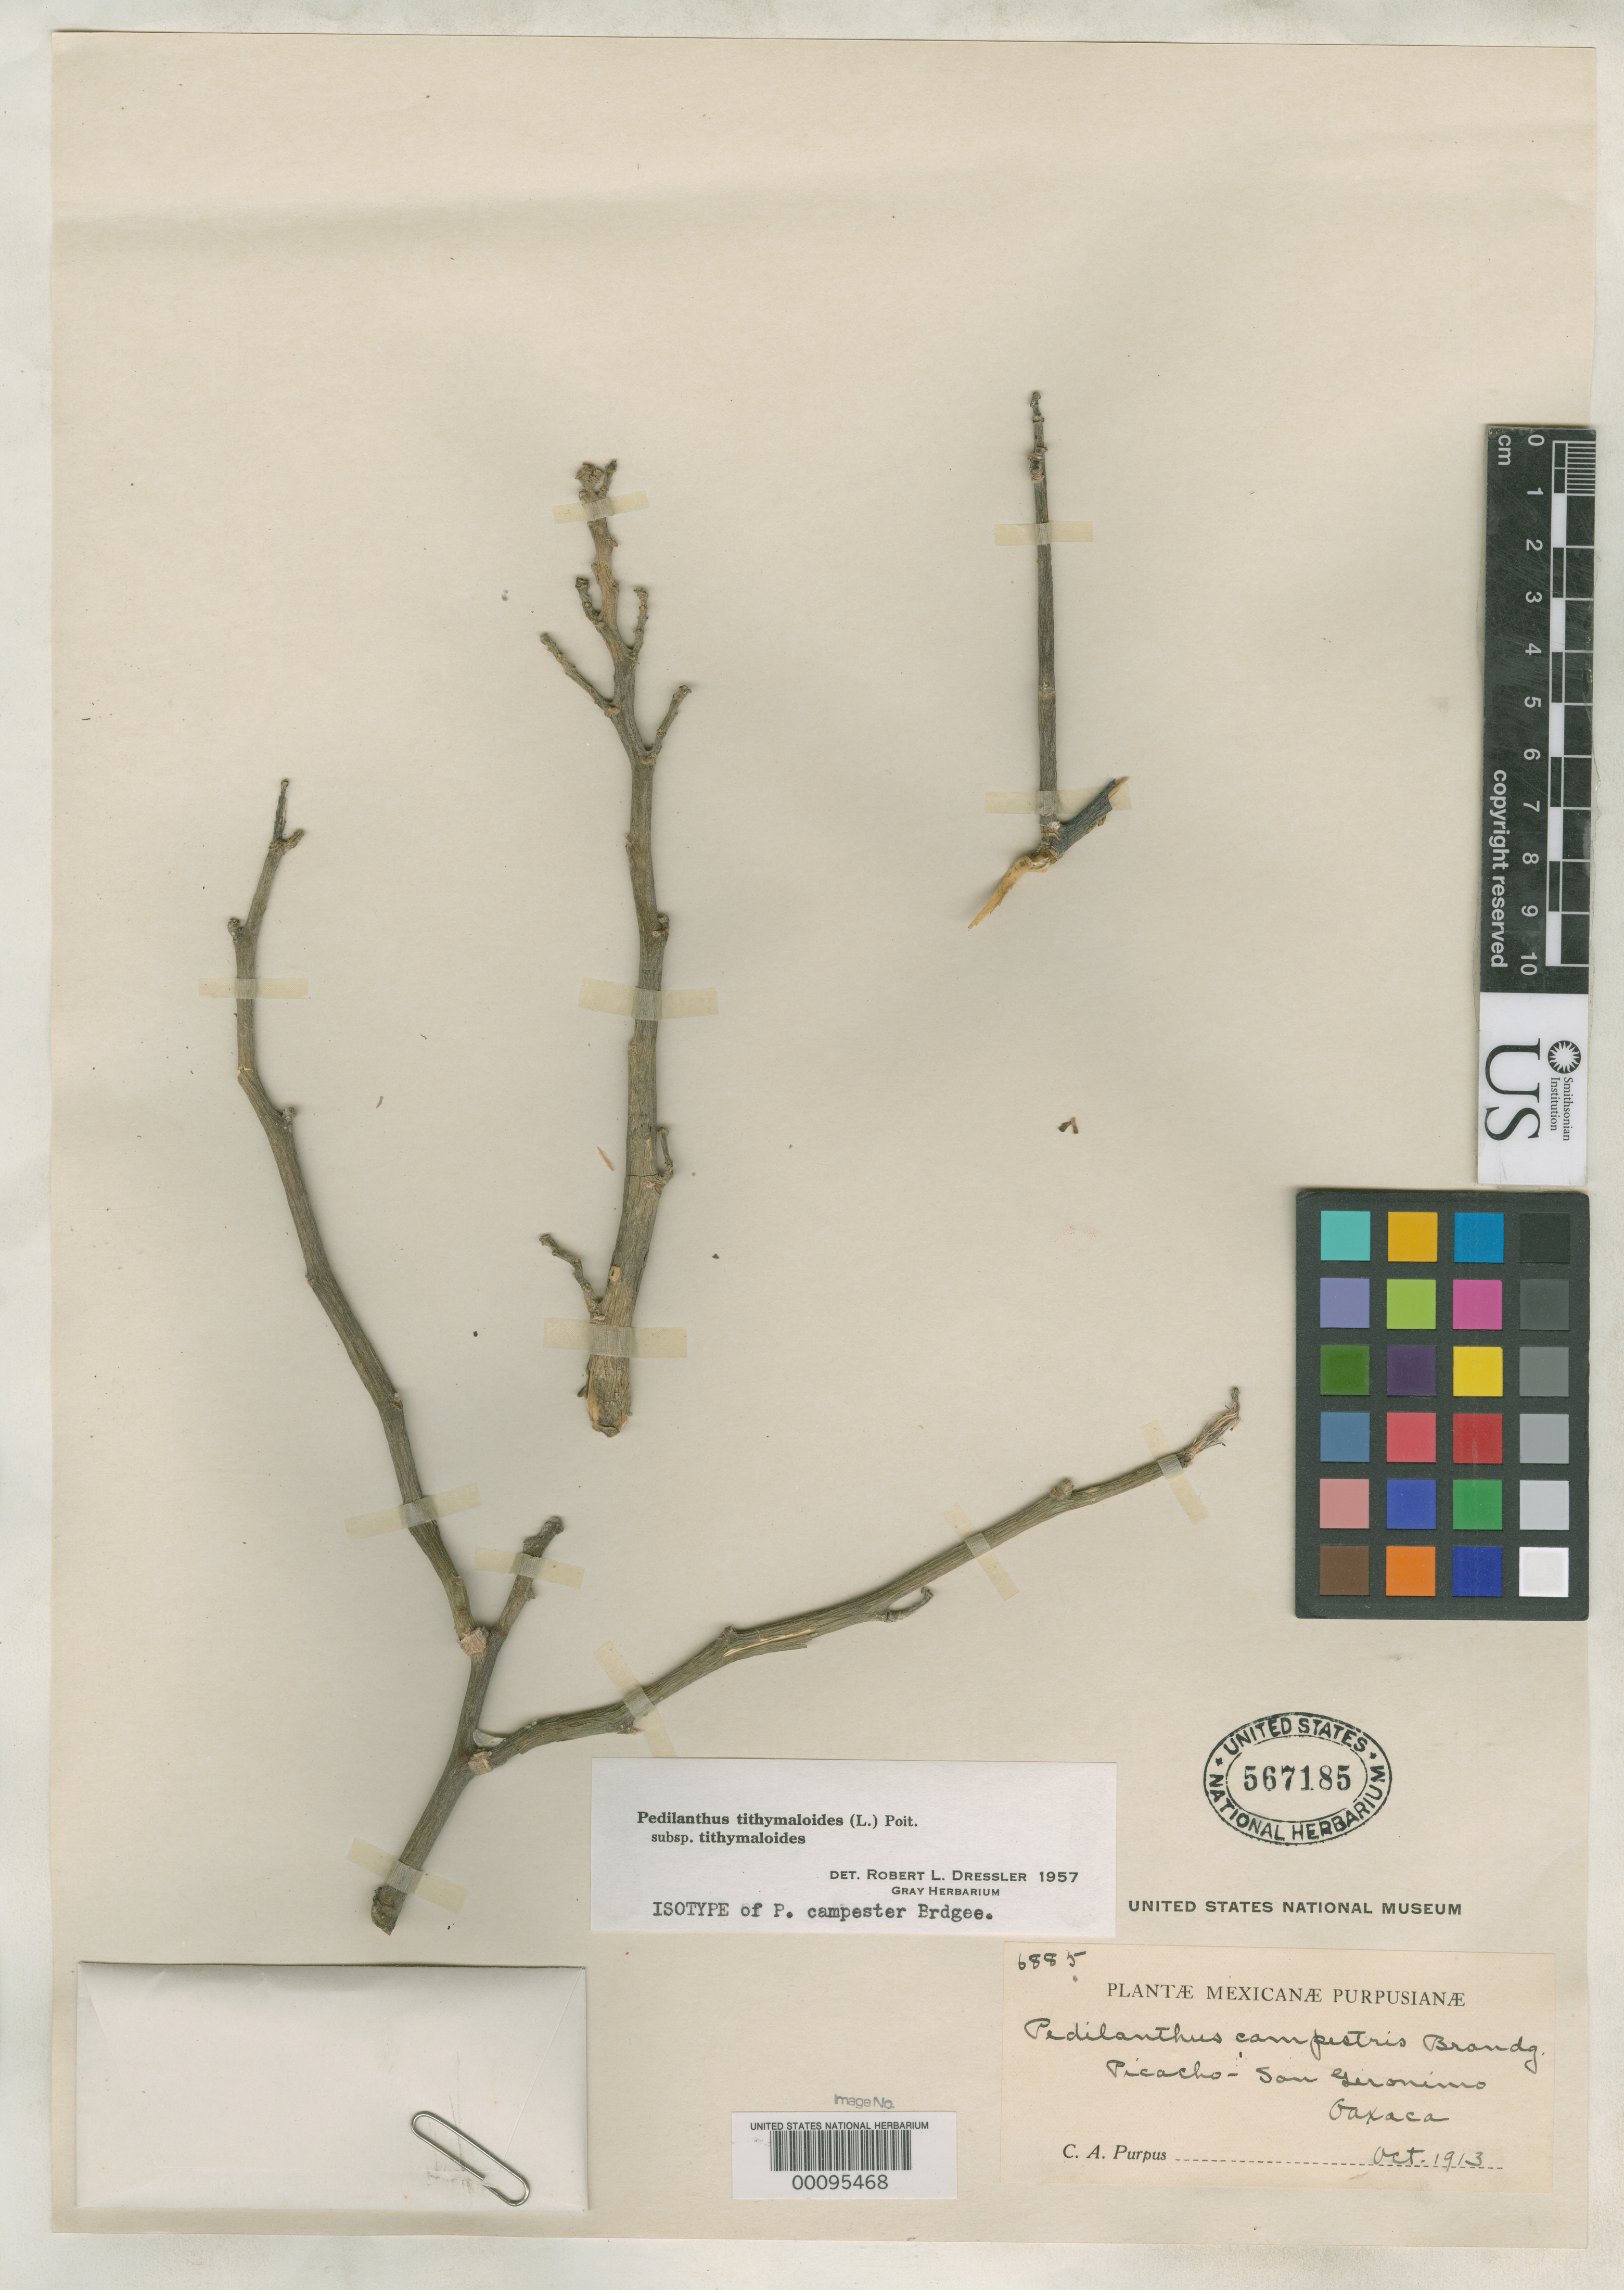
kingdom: Plantae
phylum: Tracheophyta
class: Magnoliopsida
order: Malpighiales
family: Euphorbiaceae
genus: Pedilanthus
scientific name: Pedilanthus campester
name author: Brandegee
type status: Isotype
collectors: C. A. Purpus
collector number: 6885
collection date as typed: Oct 1913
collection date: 1913-10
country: Mexico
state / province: Oaxaca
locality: Picacho-San Geronimo.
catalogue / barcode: US 567185